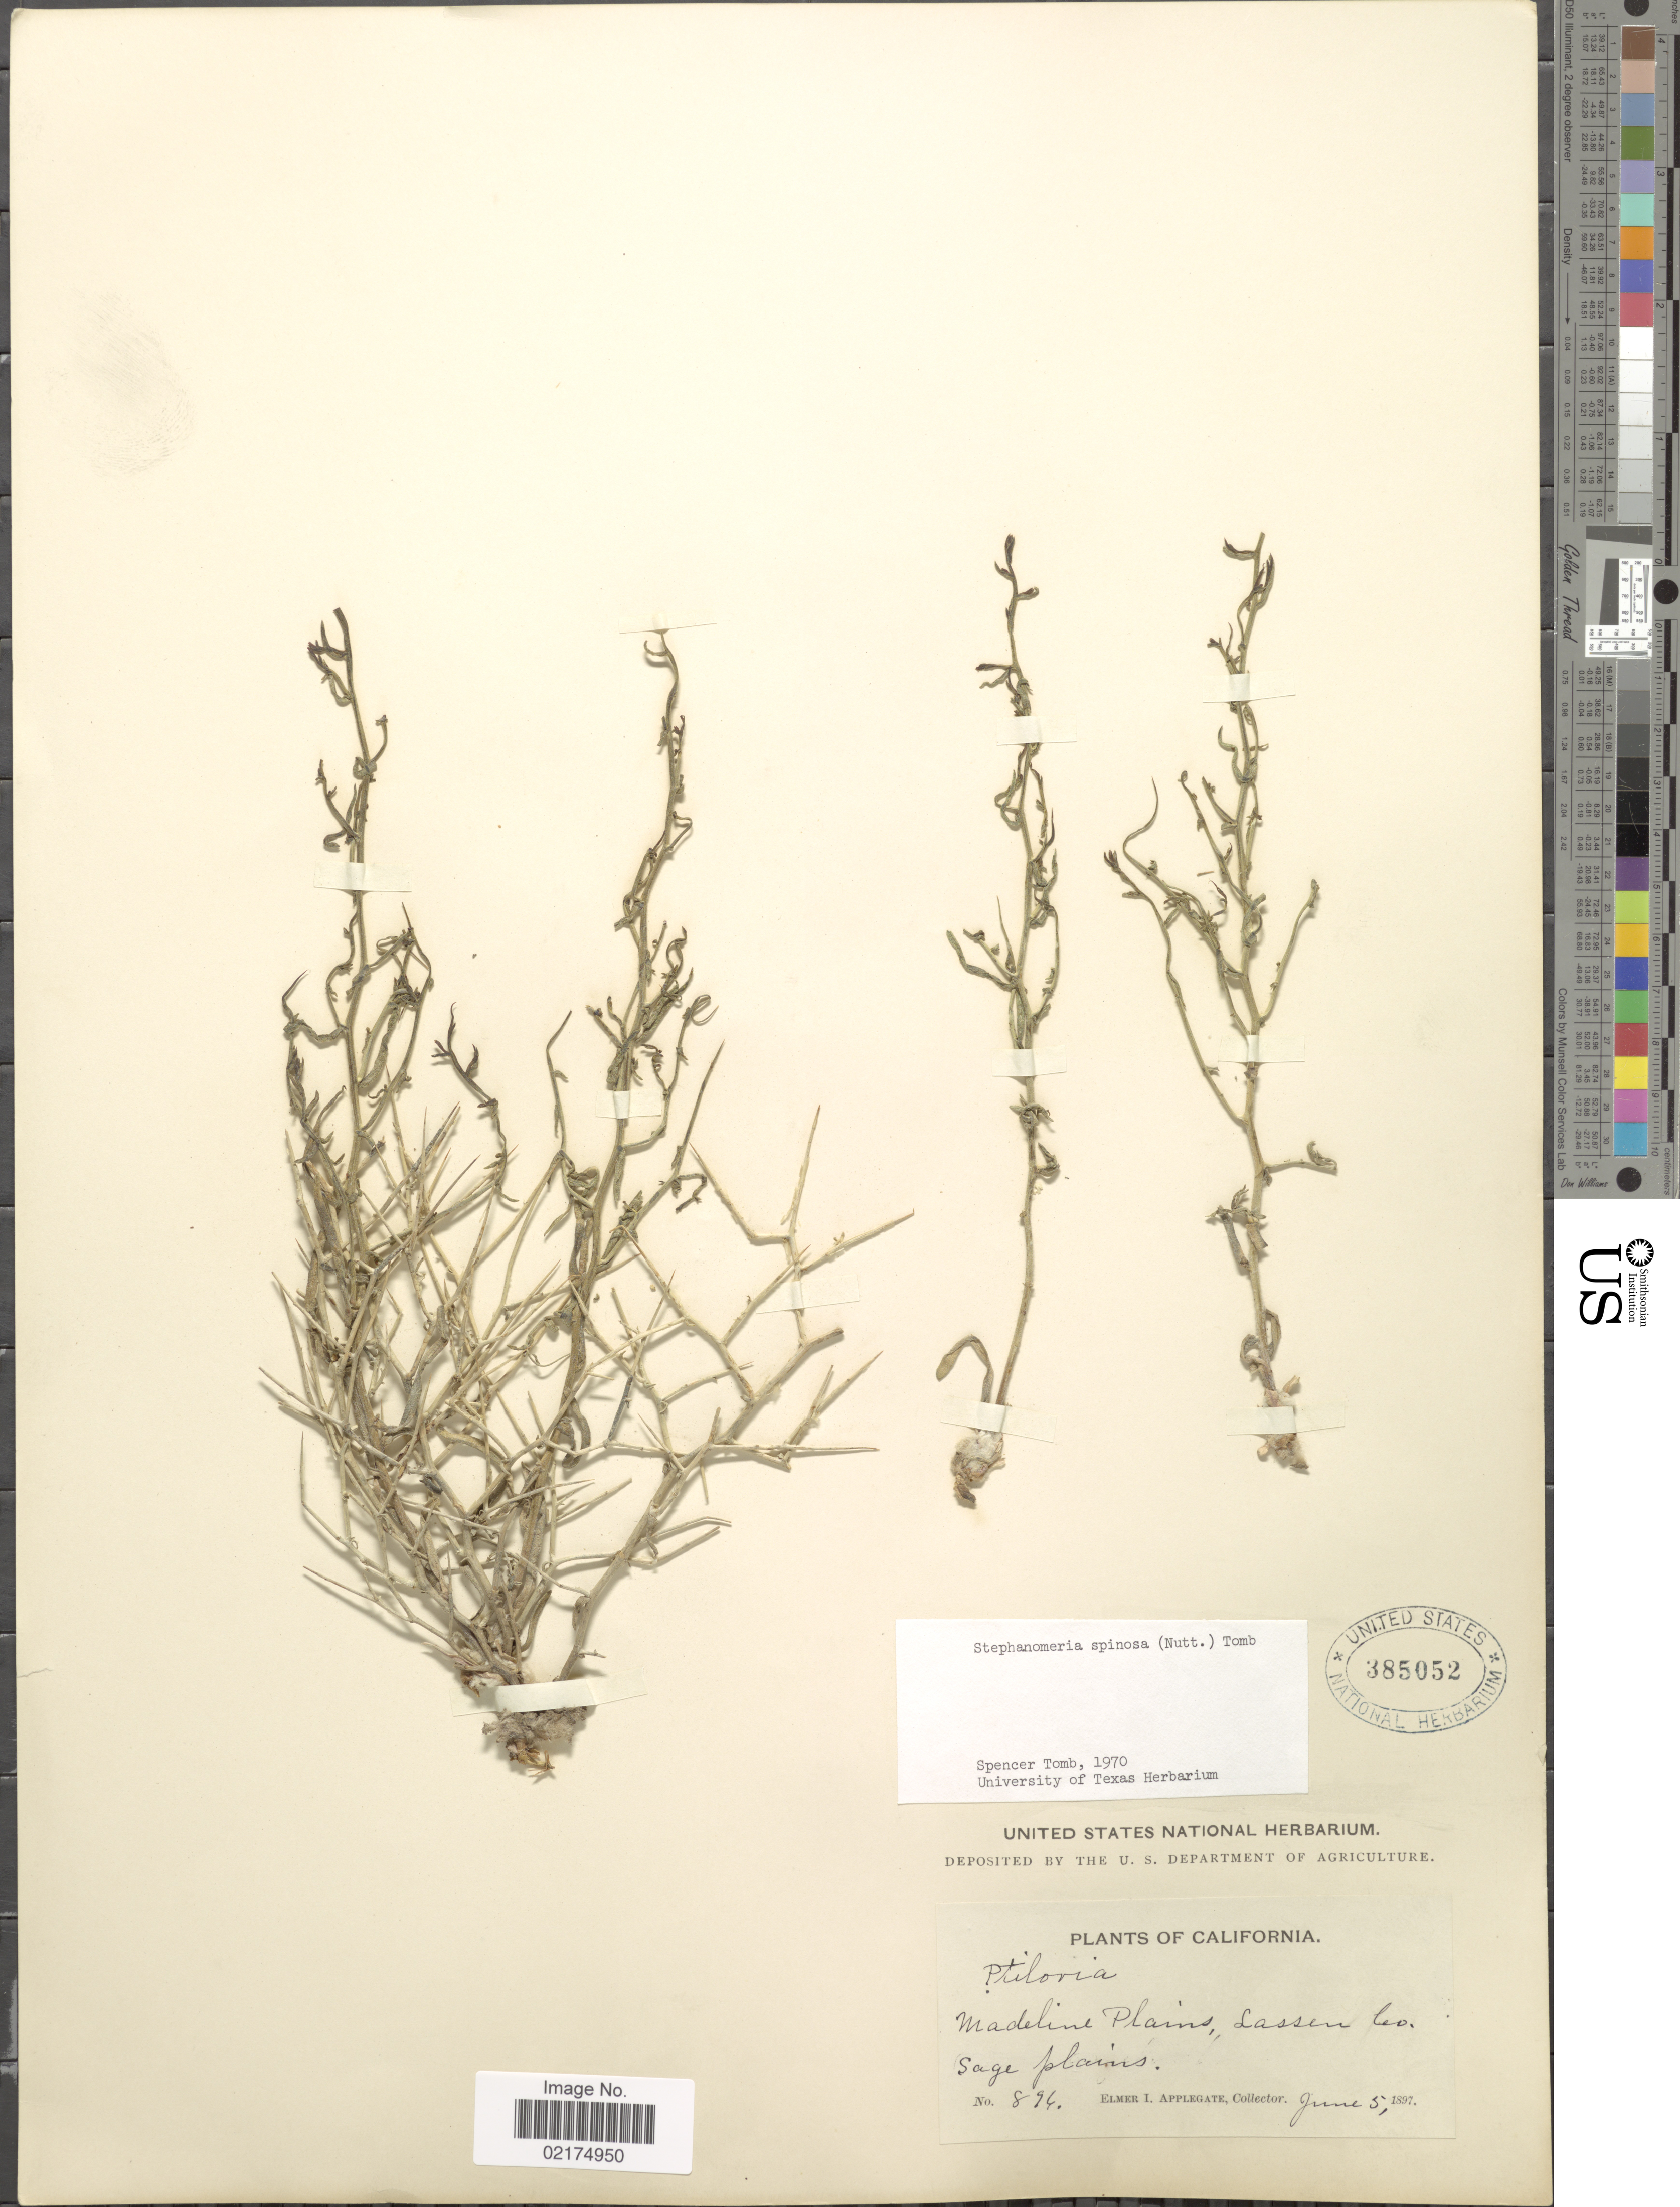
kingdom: Plantae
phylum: Tracheophyta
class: Magnoliopsida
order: Asterales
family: Asteraceae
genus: Pleiacanthus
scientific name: Pleiacanthus spinosus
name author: (Nutt.) Rydb.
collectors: E. I. Applegate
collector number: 894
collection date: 1897-06-05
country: United States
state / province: California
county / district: Lassen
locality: Madeline Plains, Lassen Co. Sage Plains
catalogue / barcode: US 385052